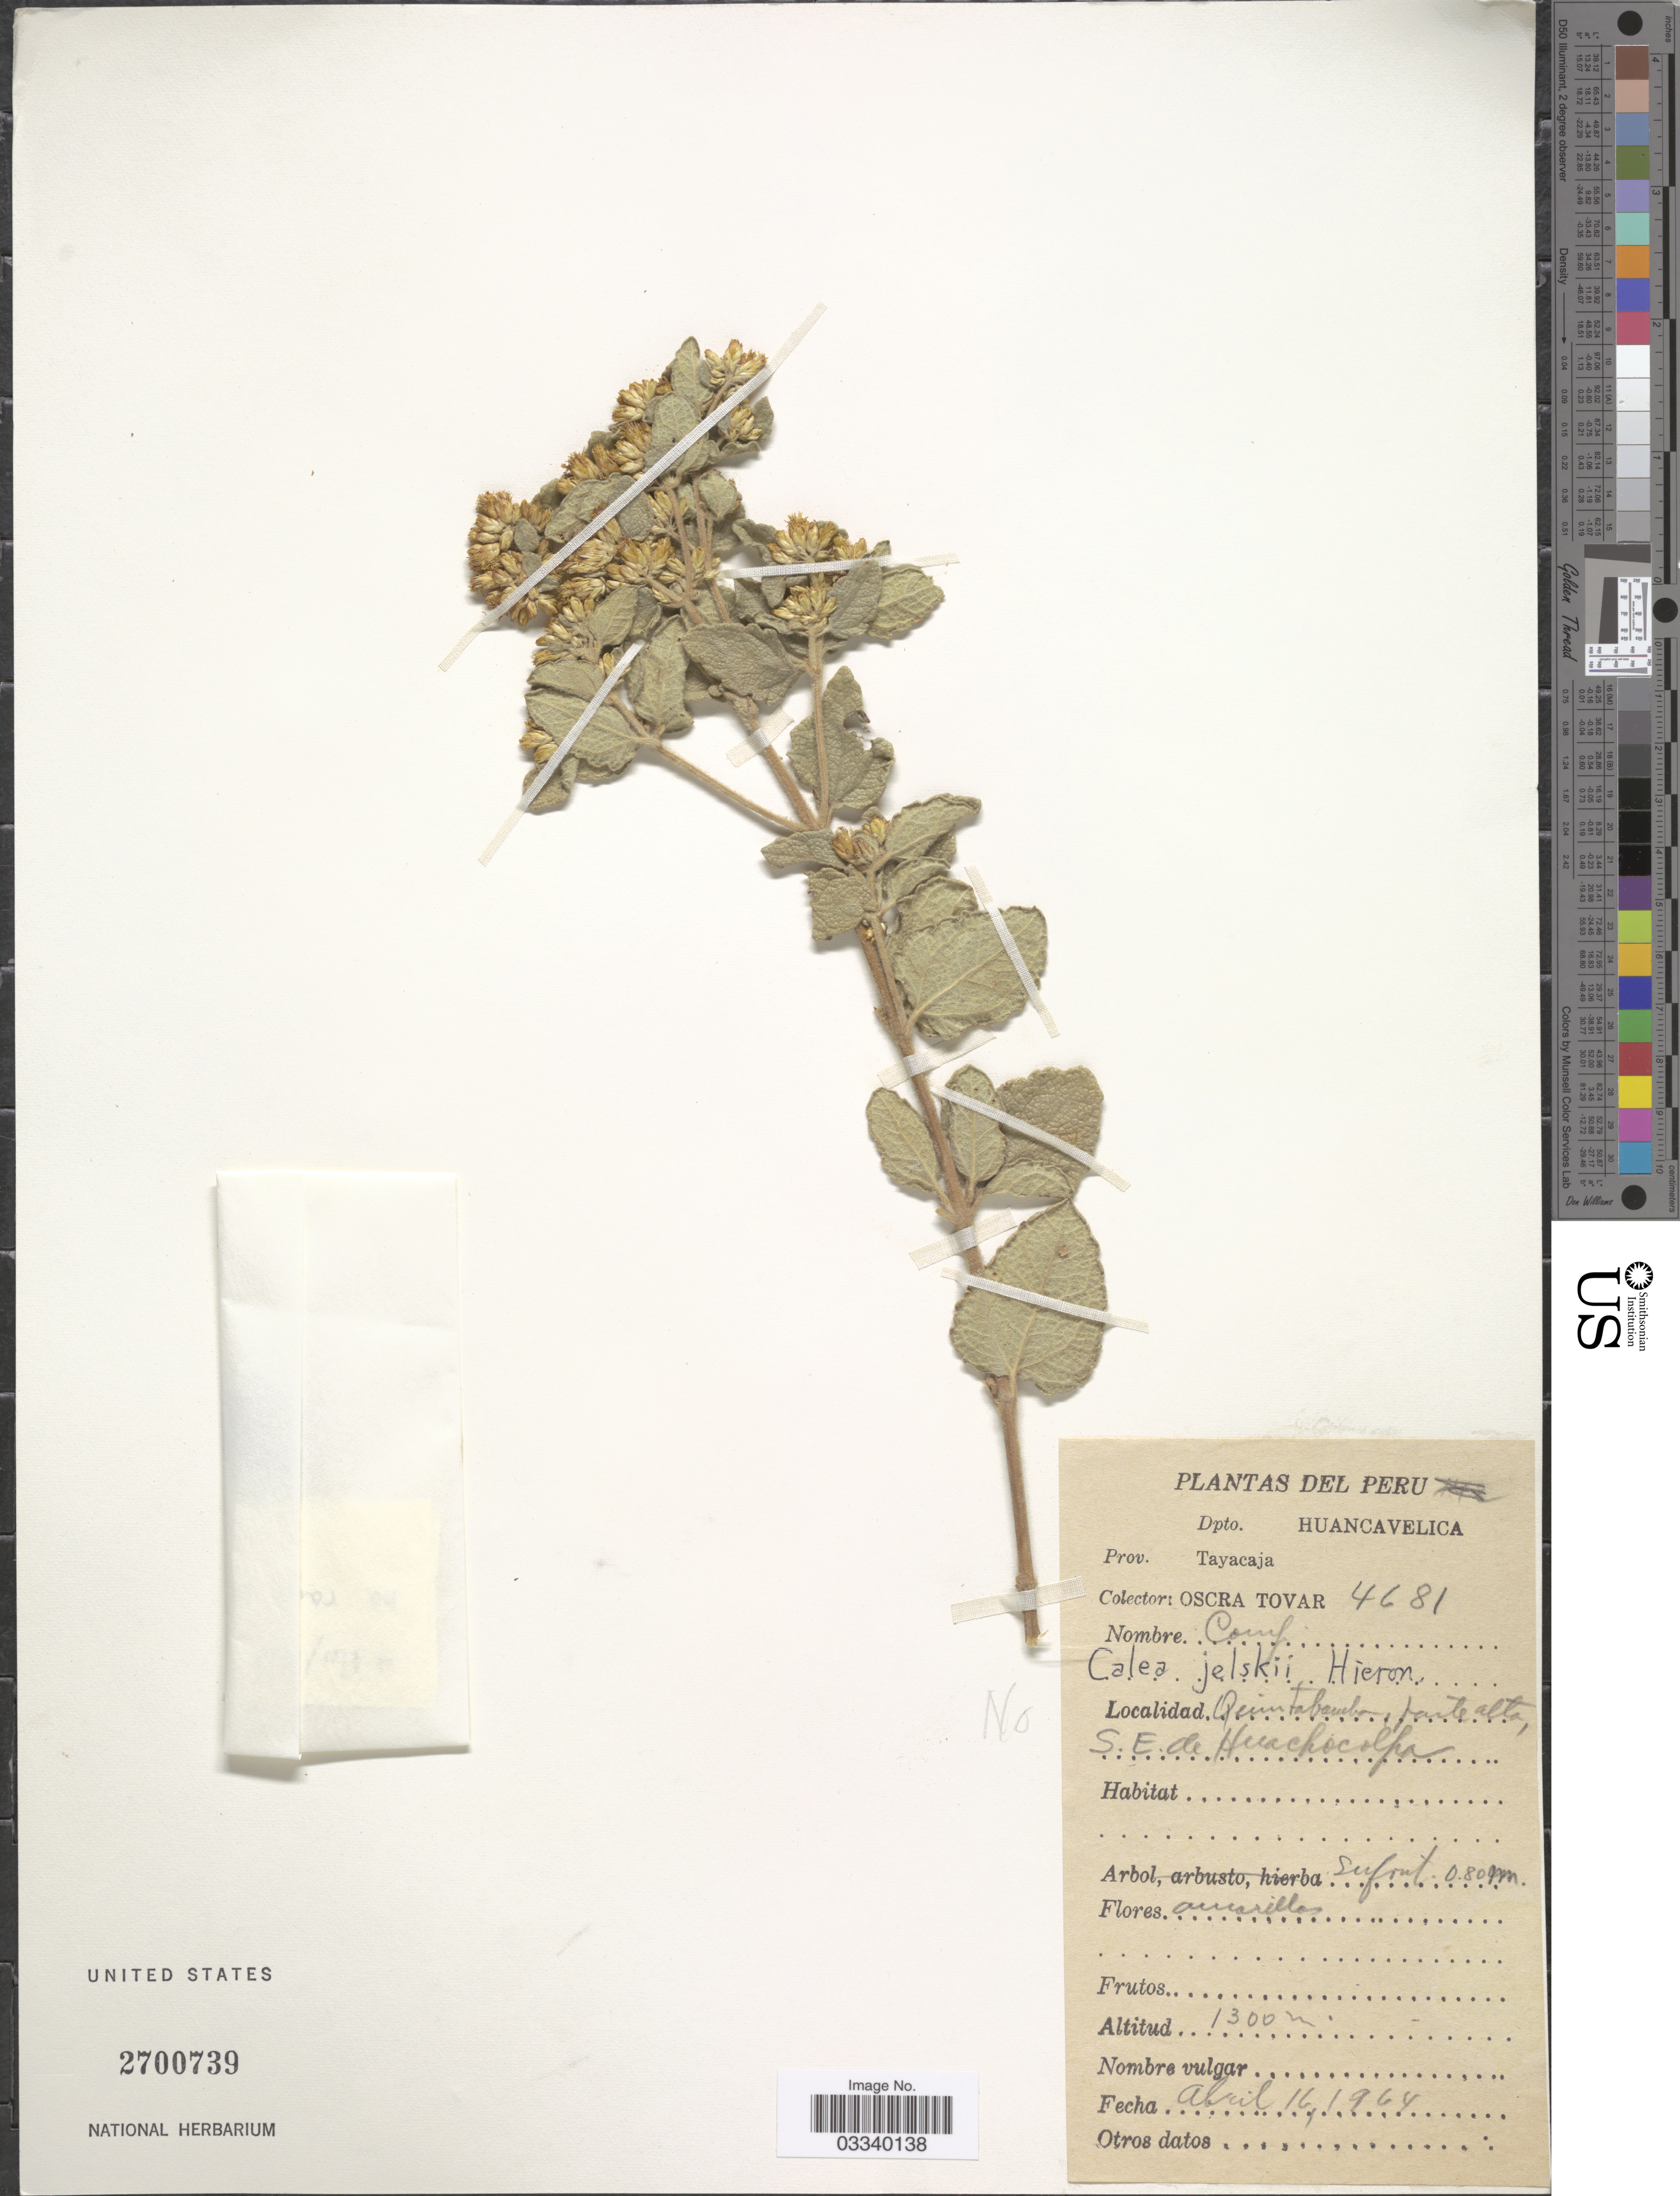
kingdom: Plantae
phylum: Tracheophyta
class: Magnoliopsida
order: Asterales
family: Asteraceae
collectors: Ó. Tovar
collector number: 4681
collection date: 1964-04-16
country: Peru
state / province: Huancavelica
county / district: Tayacaja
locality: Dpto. Huancavelica. Prov. Tayacaja. Quintabamba, parte alta, S.E. de Huachocolpa.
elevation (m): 1300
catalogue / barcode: US 2700739